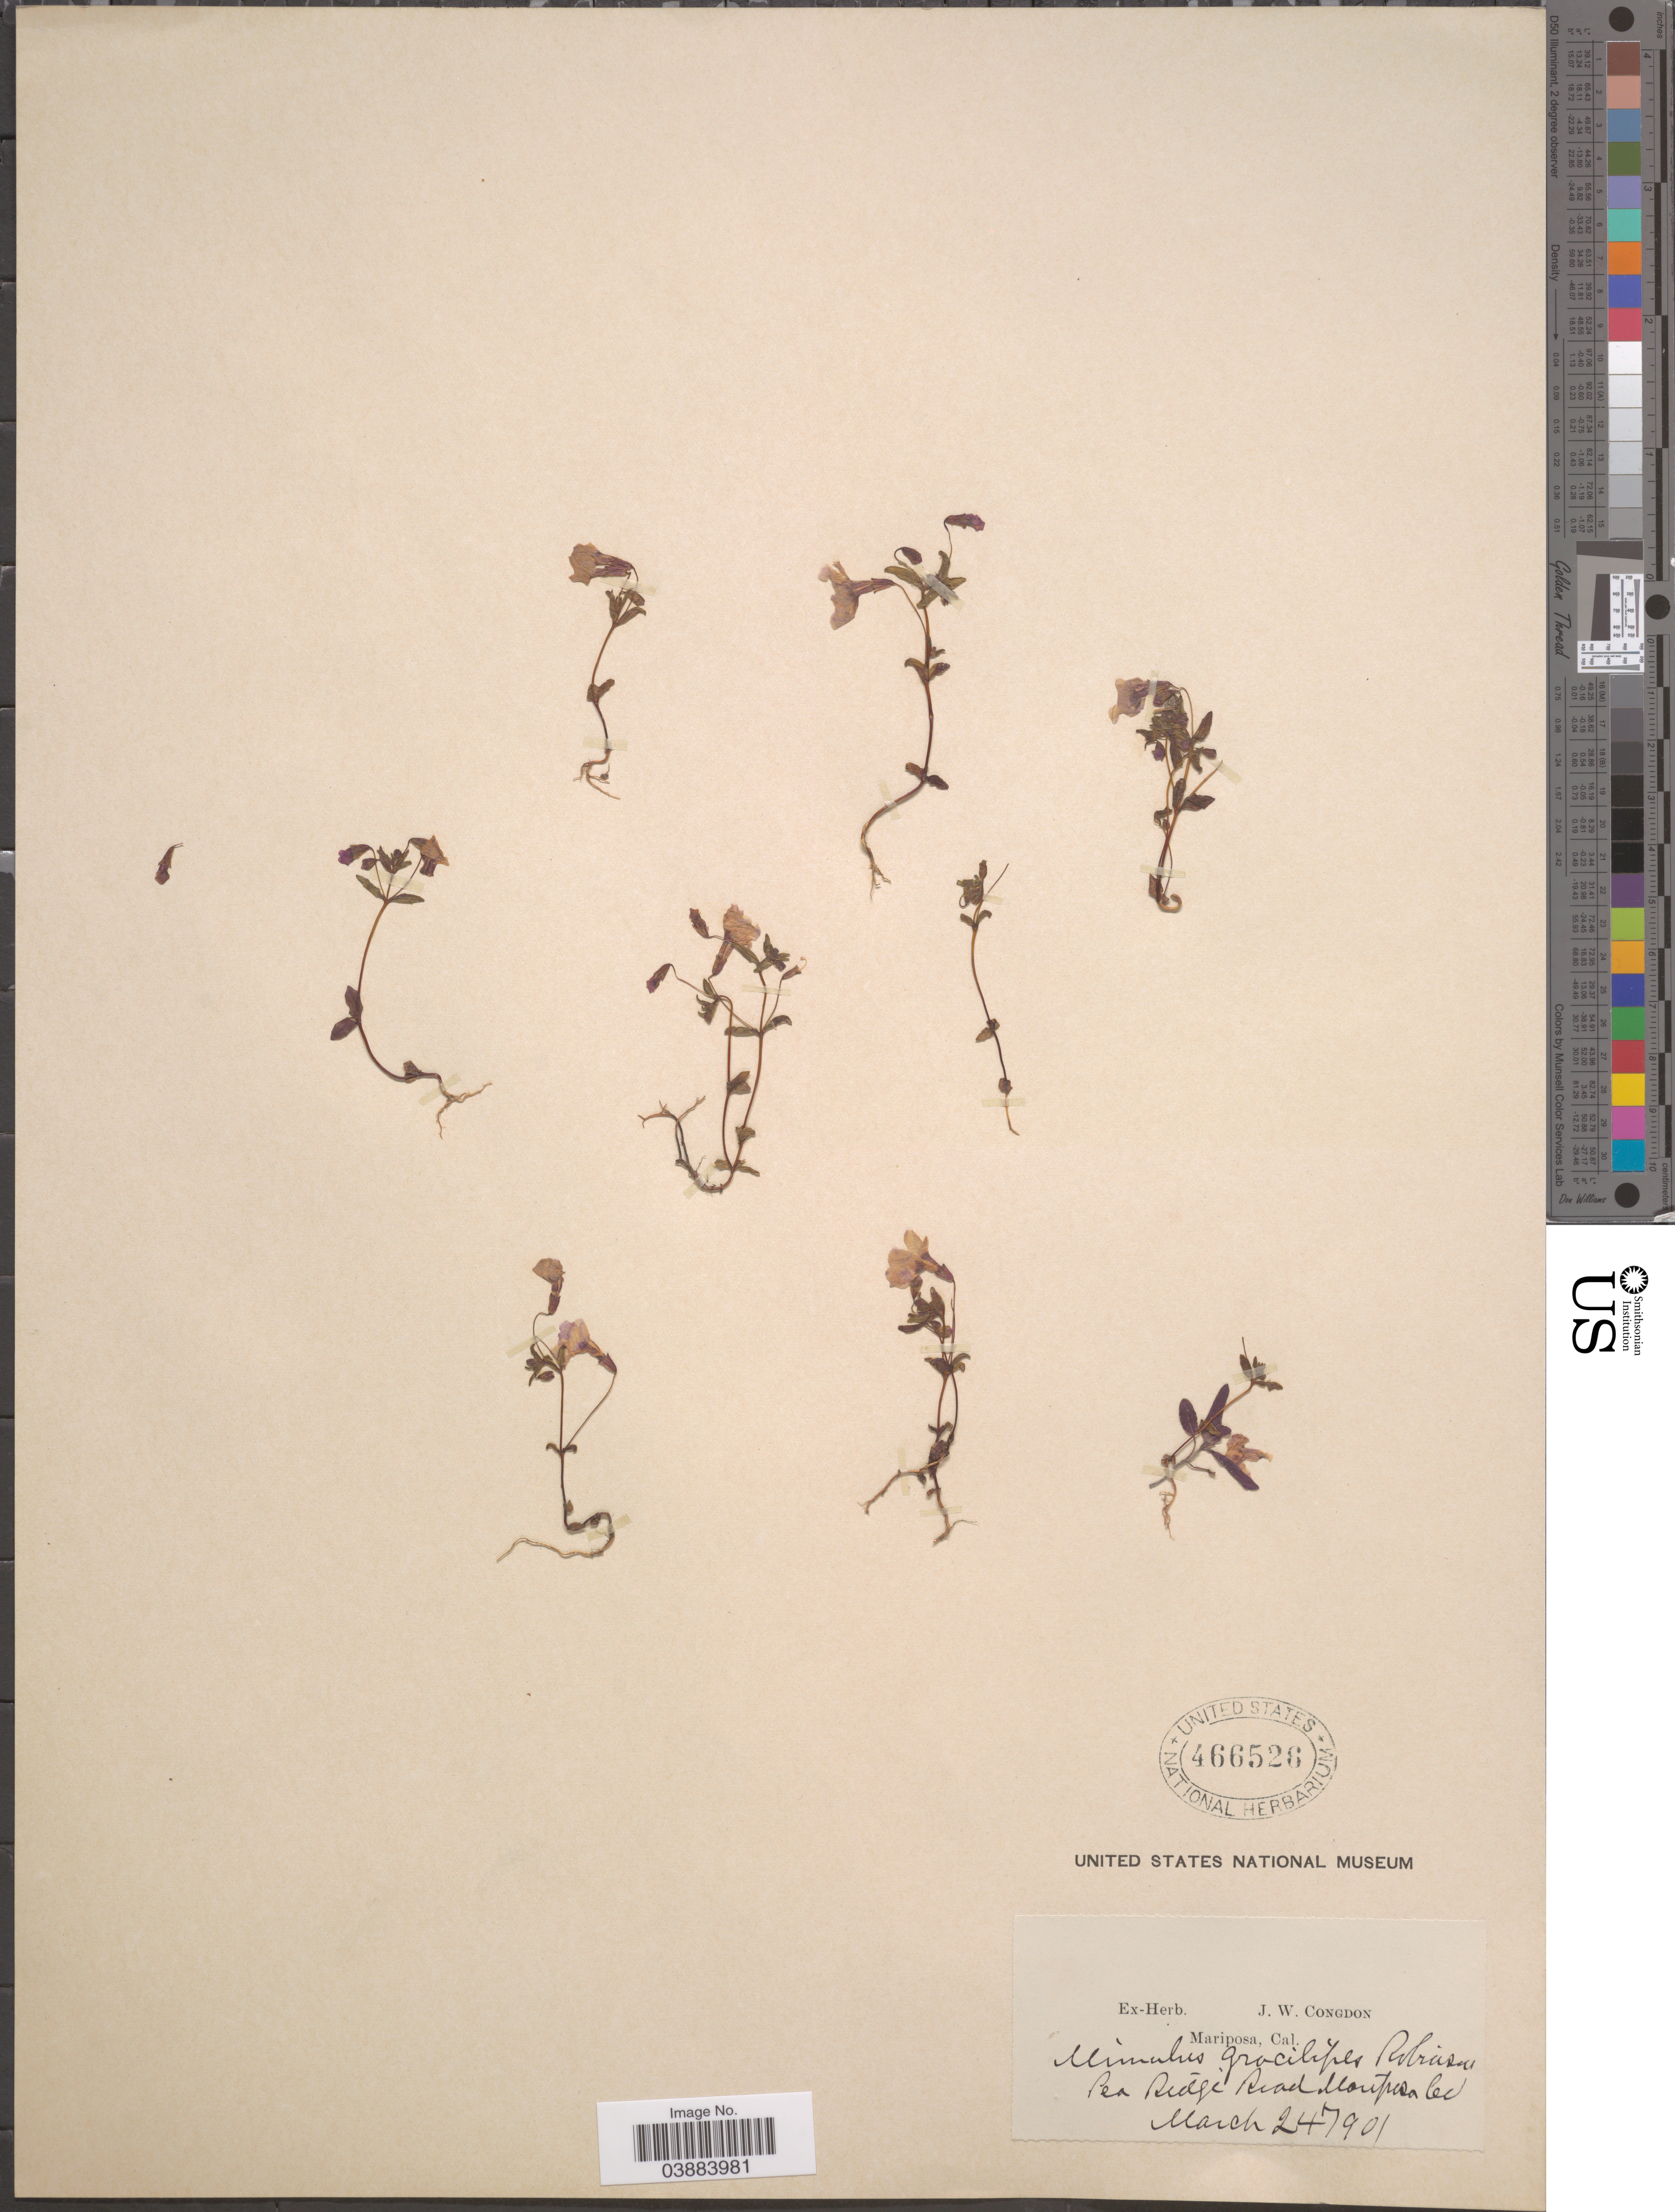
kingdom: Plantae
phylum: Tracheophyta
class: Magnoliopsida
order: Lamiales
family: Phrymaceae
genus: Mimulus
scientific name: Mimulus gracilipes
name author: B.L. Rob.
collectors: ex herb. J. W. Congdon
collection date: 1901-03-24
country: United States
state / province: California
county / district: Mariposa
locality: Pea Ridge Road Mariposa Co.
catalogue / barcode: US 466526